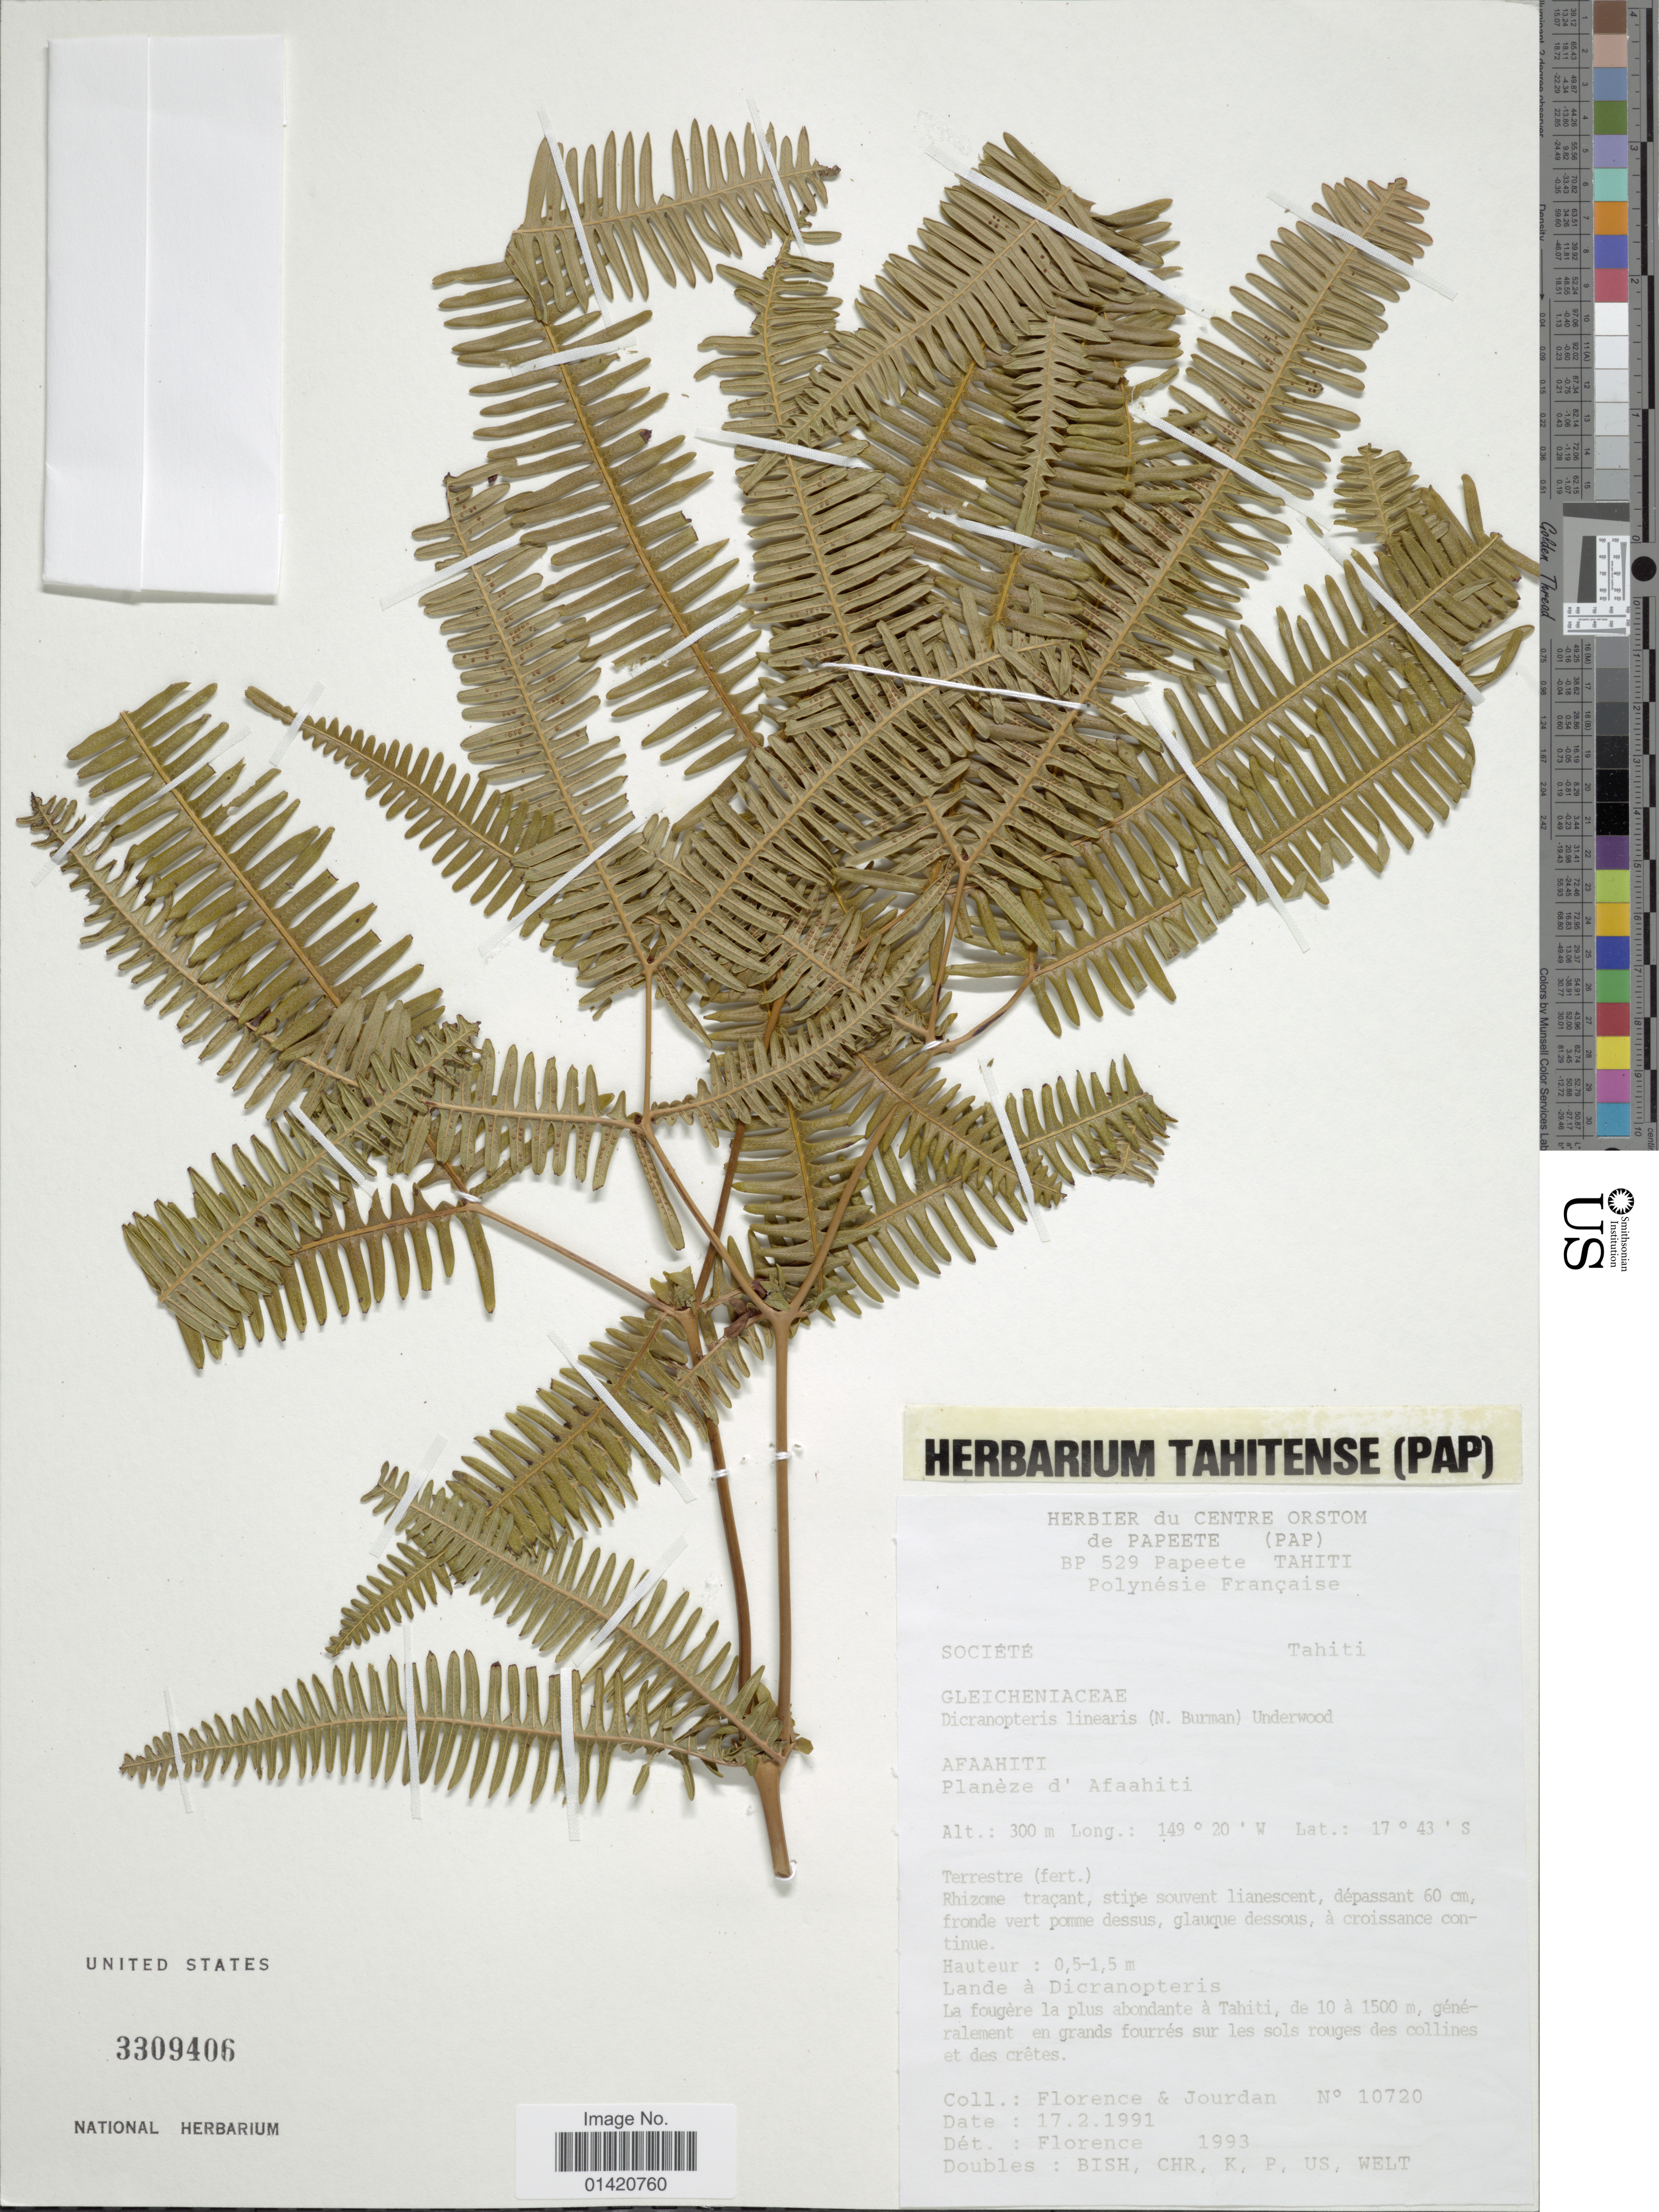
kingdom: Plantae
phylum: Tracheophyta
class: Polypodiopsida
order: Gleicheniales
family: Gleicheniaceae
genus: Dicranopteris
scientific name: Dicranopteris linearis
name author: (Burm. f.) Underw.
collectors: -. Florence & Jourdan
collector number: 10720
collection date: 1991-02-17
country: French Polynesia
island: Tahiti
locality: Tahiti, Afaahiti, Palnèze d'Afaahiti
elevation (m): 300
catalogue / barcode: US 3309406